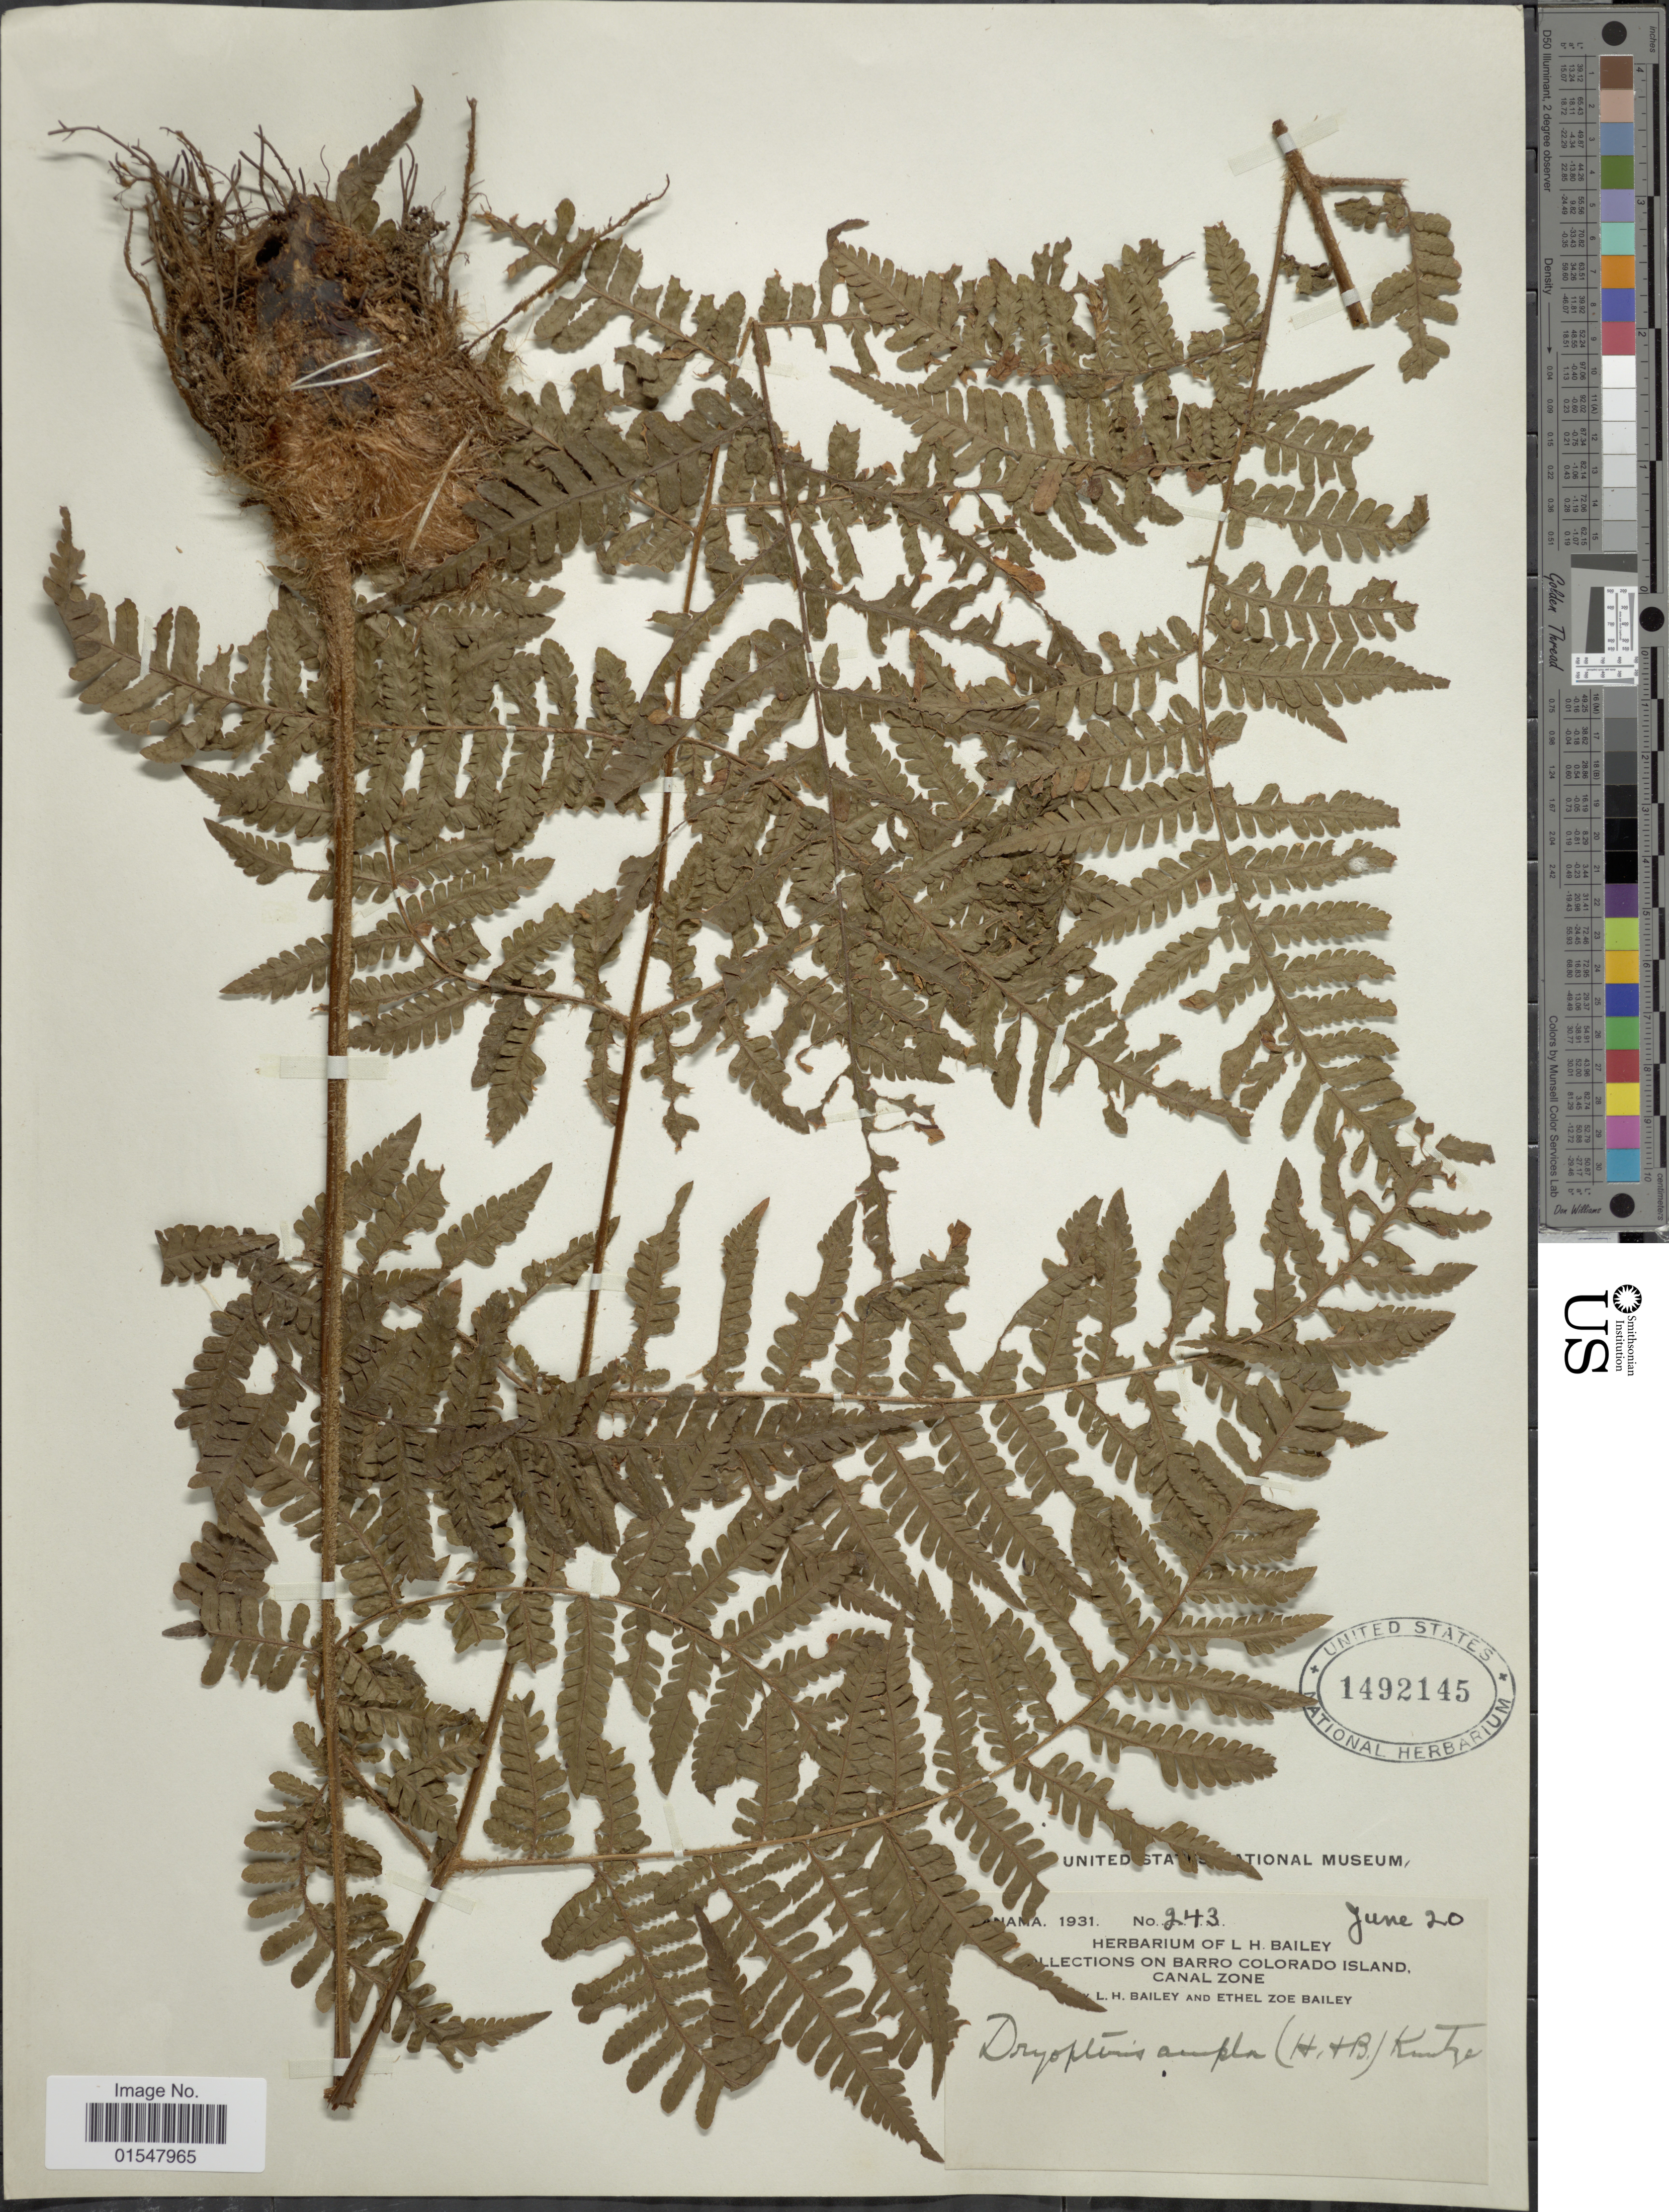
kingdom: Plantae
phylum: Tracheophyta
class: Polypodiopsida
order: Polypodiales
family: Dryopteridaceae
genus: Ctenitis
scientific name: Ctenitis sloanei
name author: (Poepp. ex Spreng.) C.V. Morton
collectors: L. H. Bailey & E. Z. Bailey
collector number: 243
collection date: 1931-06-20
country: Panama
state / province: Panamá Oeste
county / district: Canal Zone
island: Barro Colorado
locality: Barro Colorado Island, Canal Zone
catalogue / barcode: US 1492145